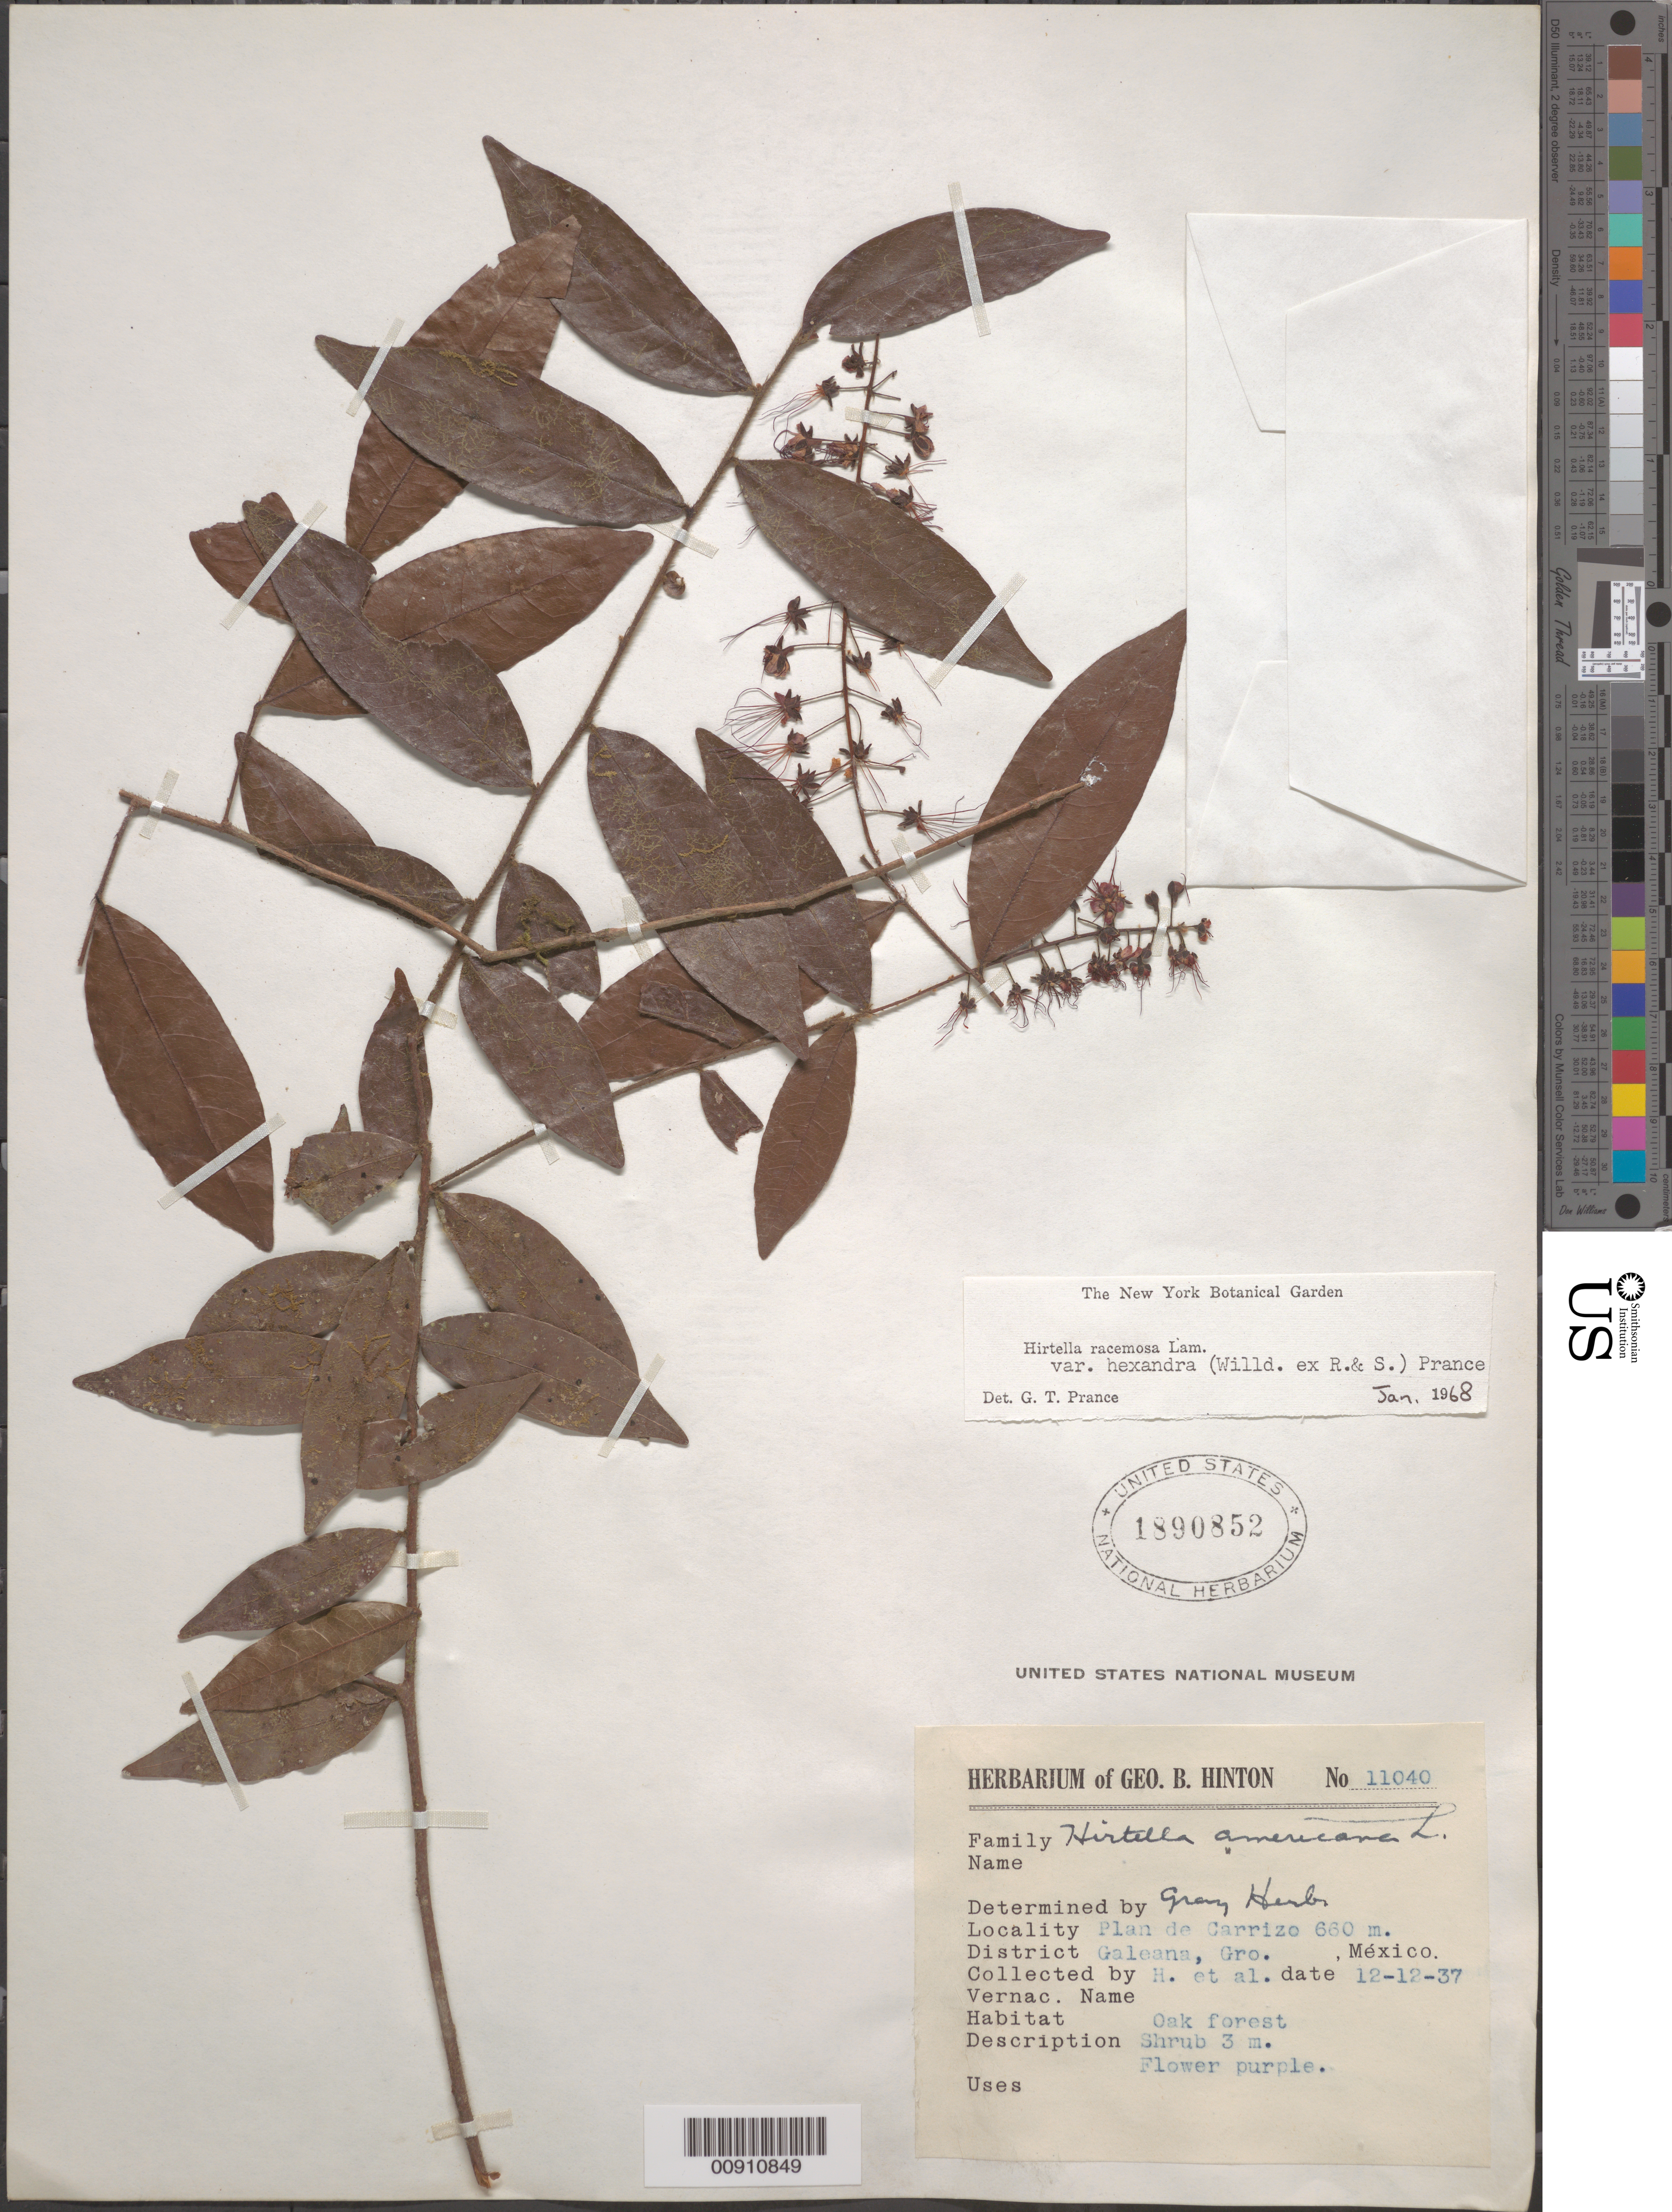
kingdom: Plantae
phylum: Tracheophyta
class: Magnoliopsida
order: Malpighiales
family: Chrysobalanaceae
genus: Hirtella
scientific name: Hirtella racemosa var. hexandra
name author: (Willd. ex Roem. & Schult.) Prance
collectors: G. B. Hinton & et al.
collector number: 11040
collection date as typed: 12 Dec 1937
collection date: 1937-12-12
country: Mexico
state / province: Guerrero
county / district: Galeana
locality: Plan de Carrizo, District Galeana, Guerrero.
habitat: Oak forest.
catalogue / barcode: US 1890852